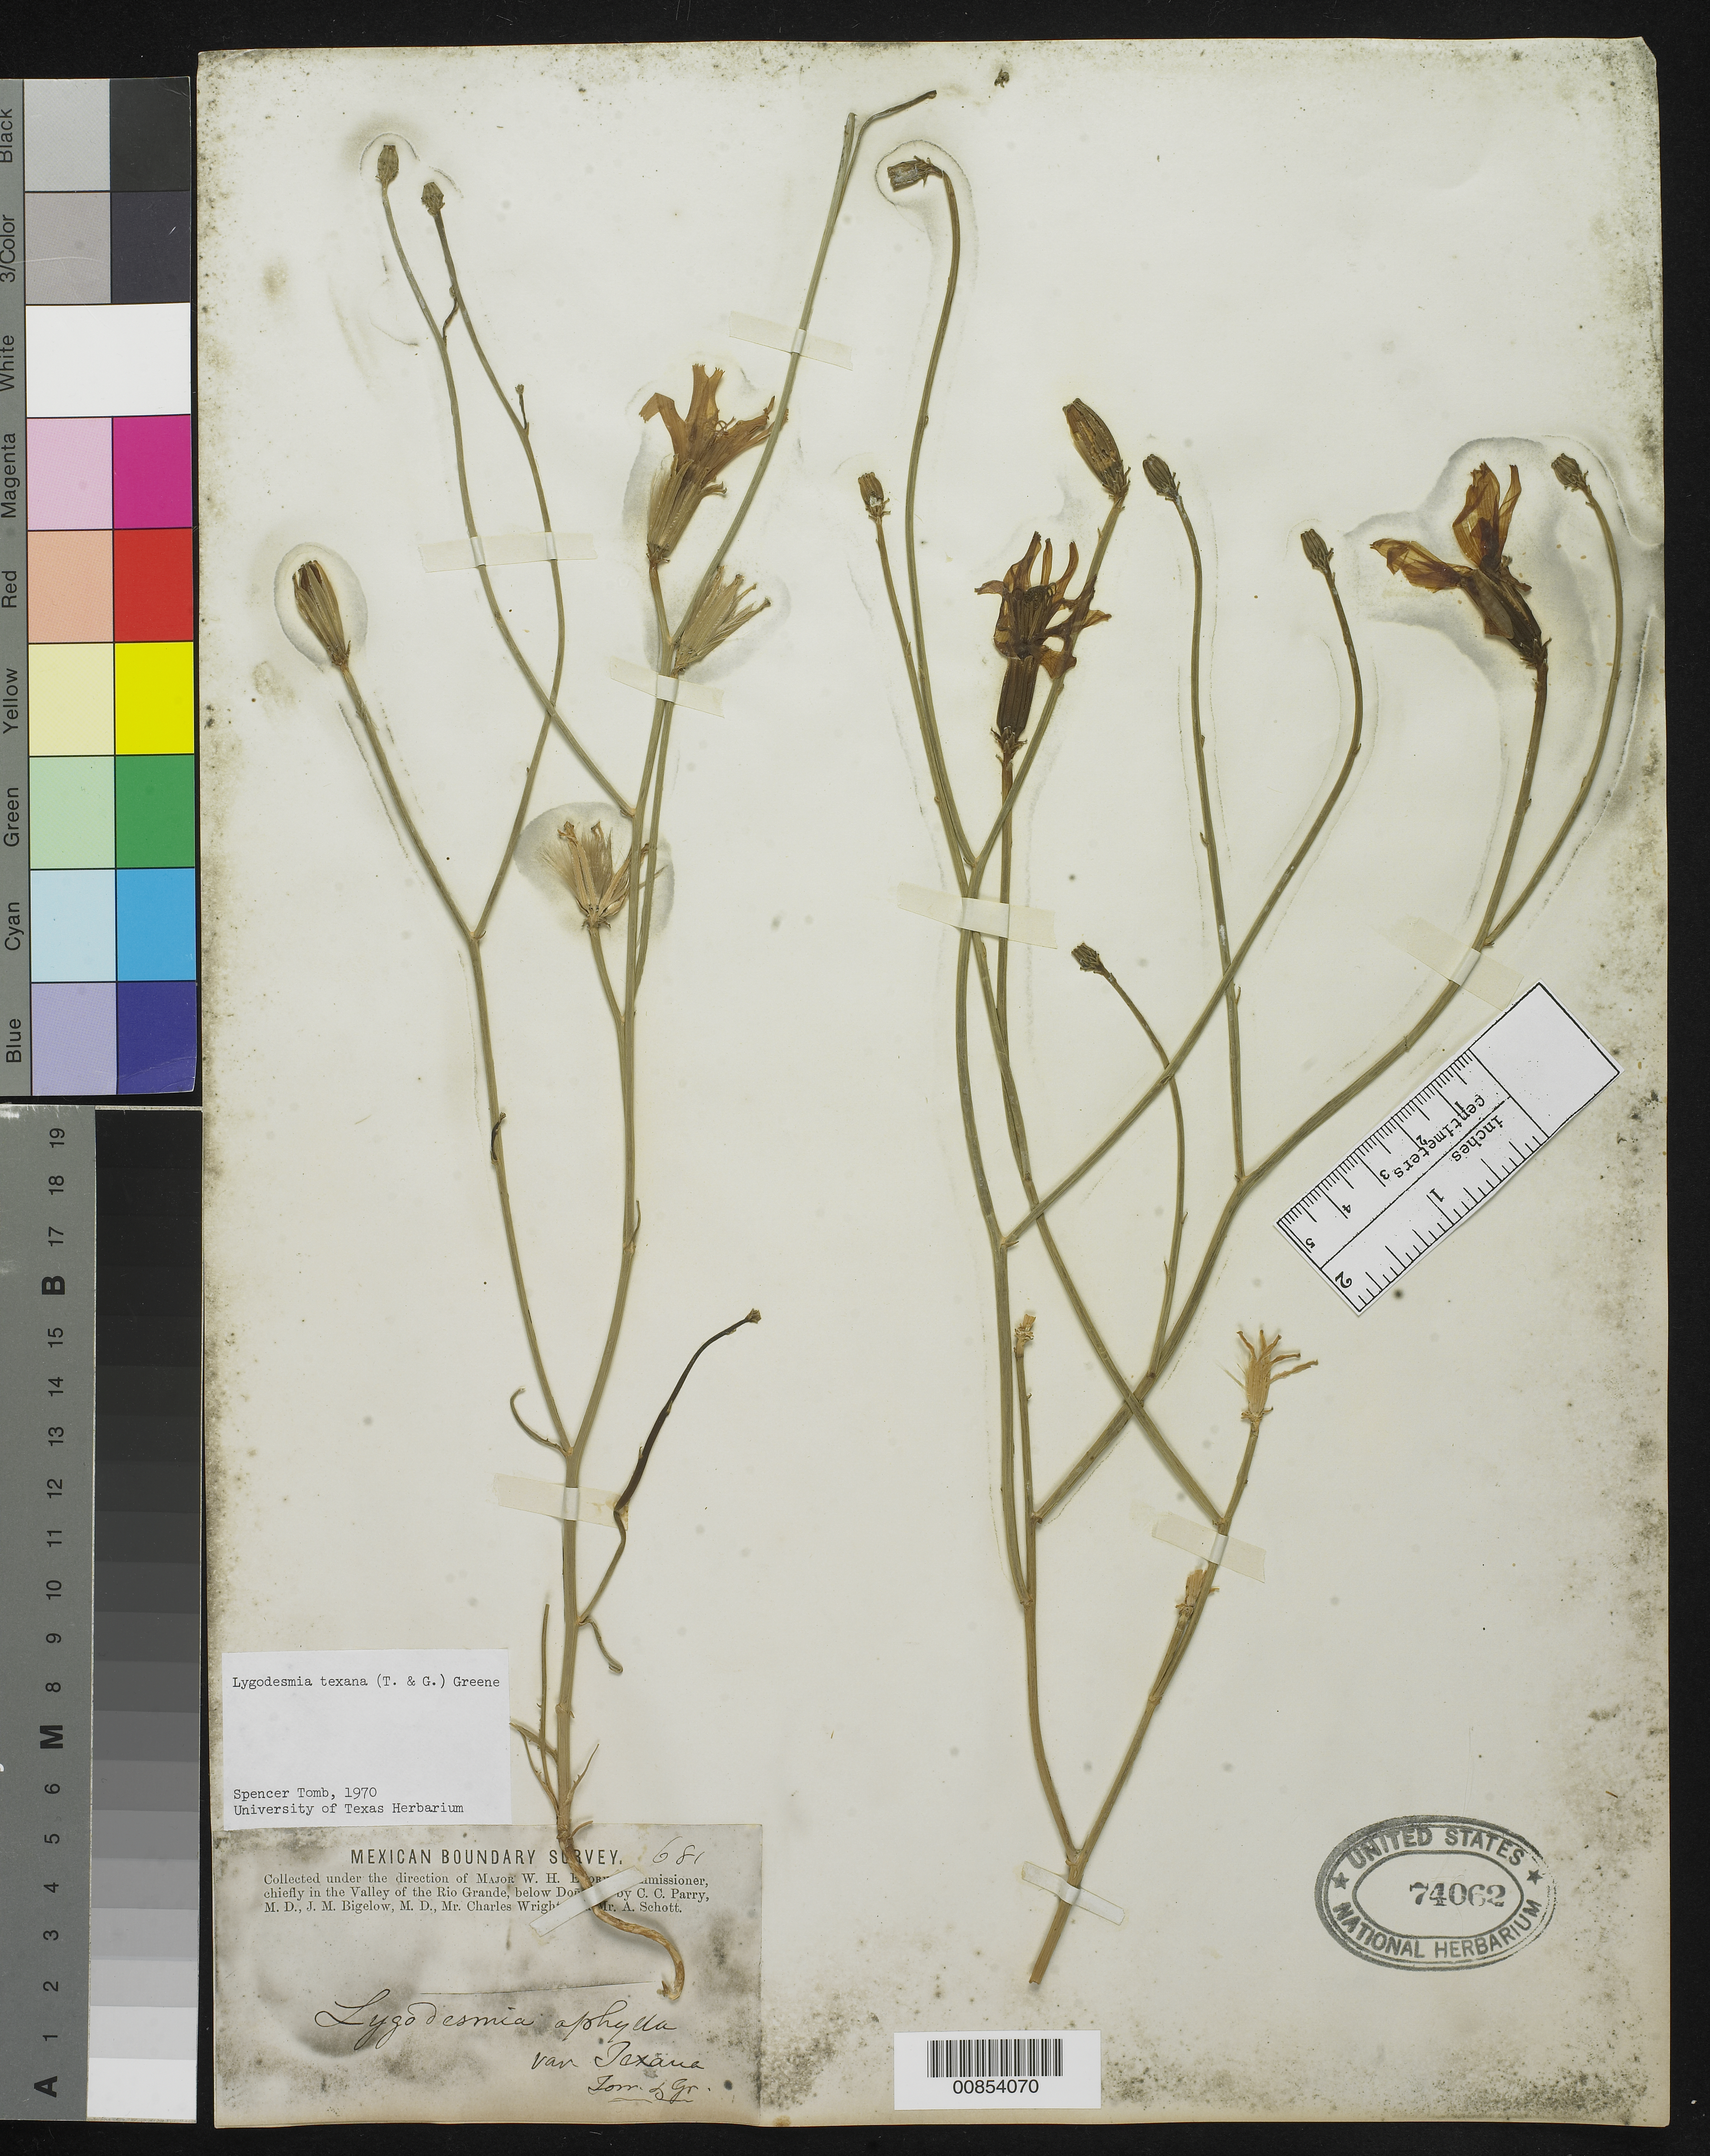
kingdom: Plantae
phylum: Tracheophyta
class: Magnoliopsida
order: Asterales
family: Asteraceae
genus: Lygodesmia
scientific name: Lygodesmia texana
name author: (Torr. & A. Gray) Greene ex Small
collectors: C. C. Parry, J. M. Bigelow, C. Wright & A. C. V. Schott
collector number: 681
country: United States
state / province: New Mexico / Texas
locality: Valley of the Rio Grande, below Doñana.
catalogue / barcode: US 74062